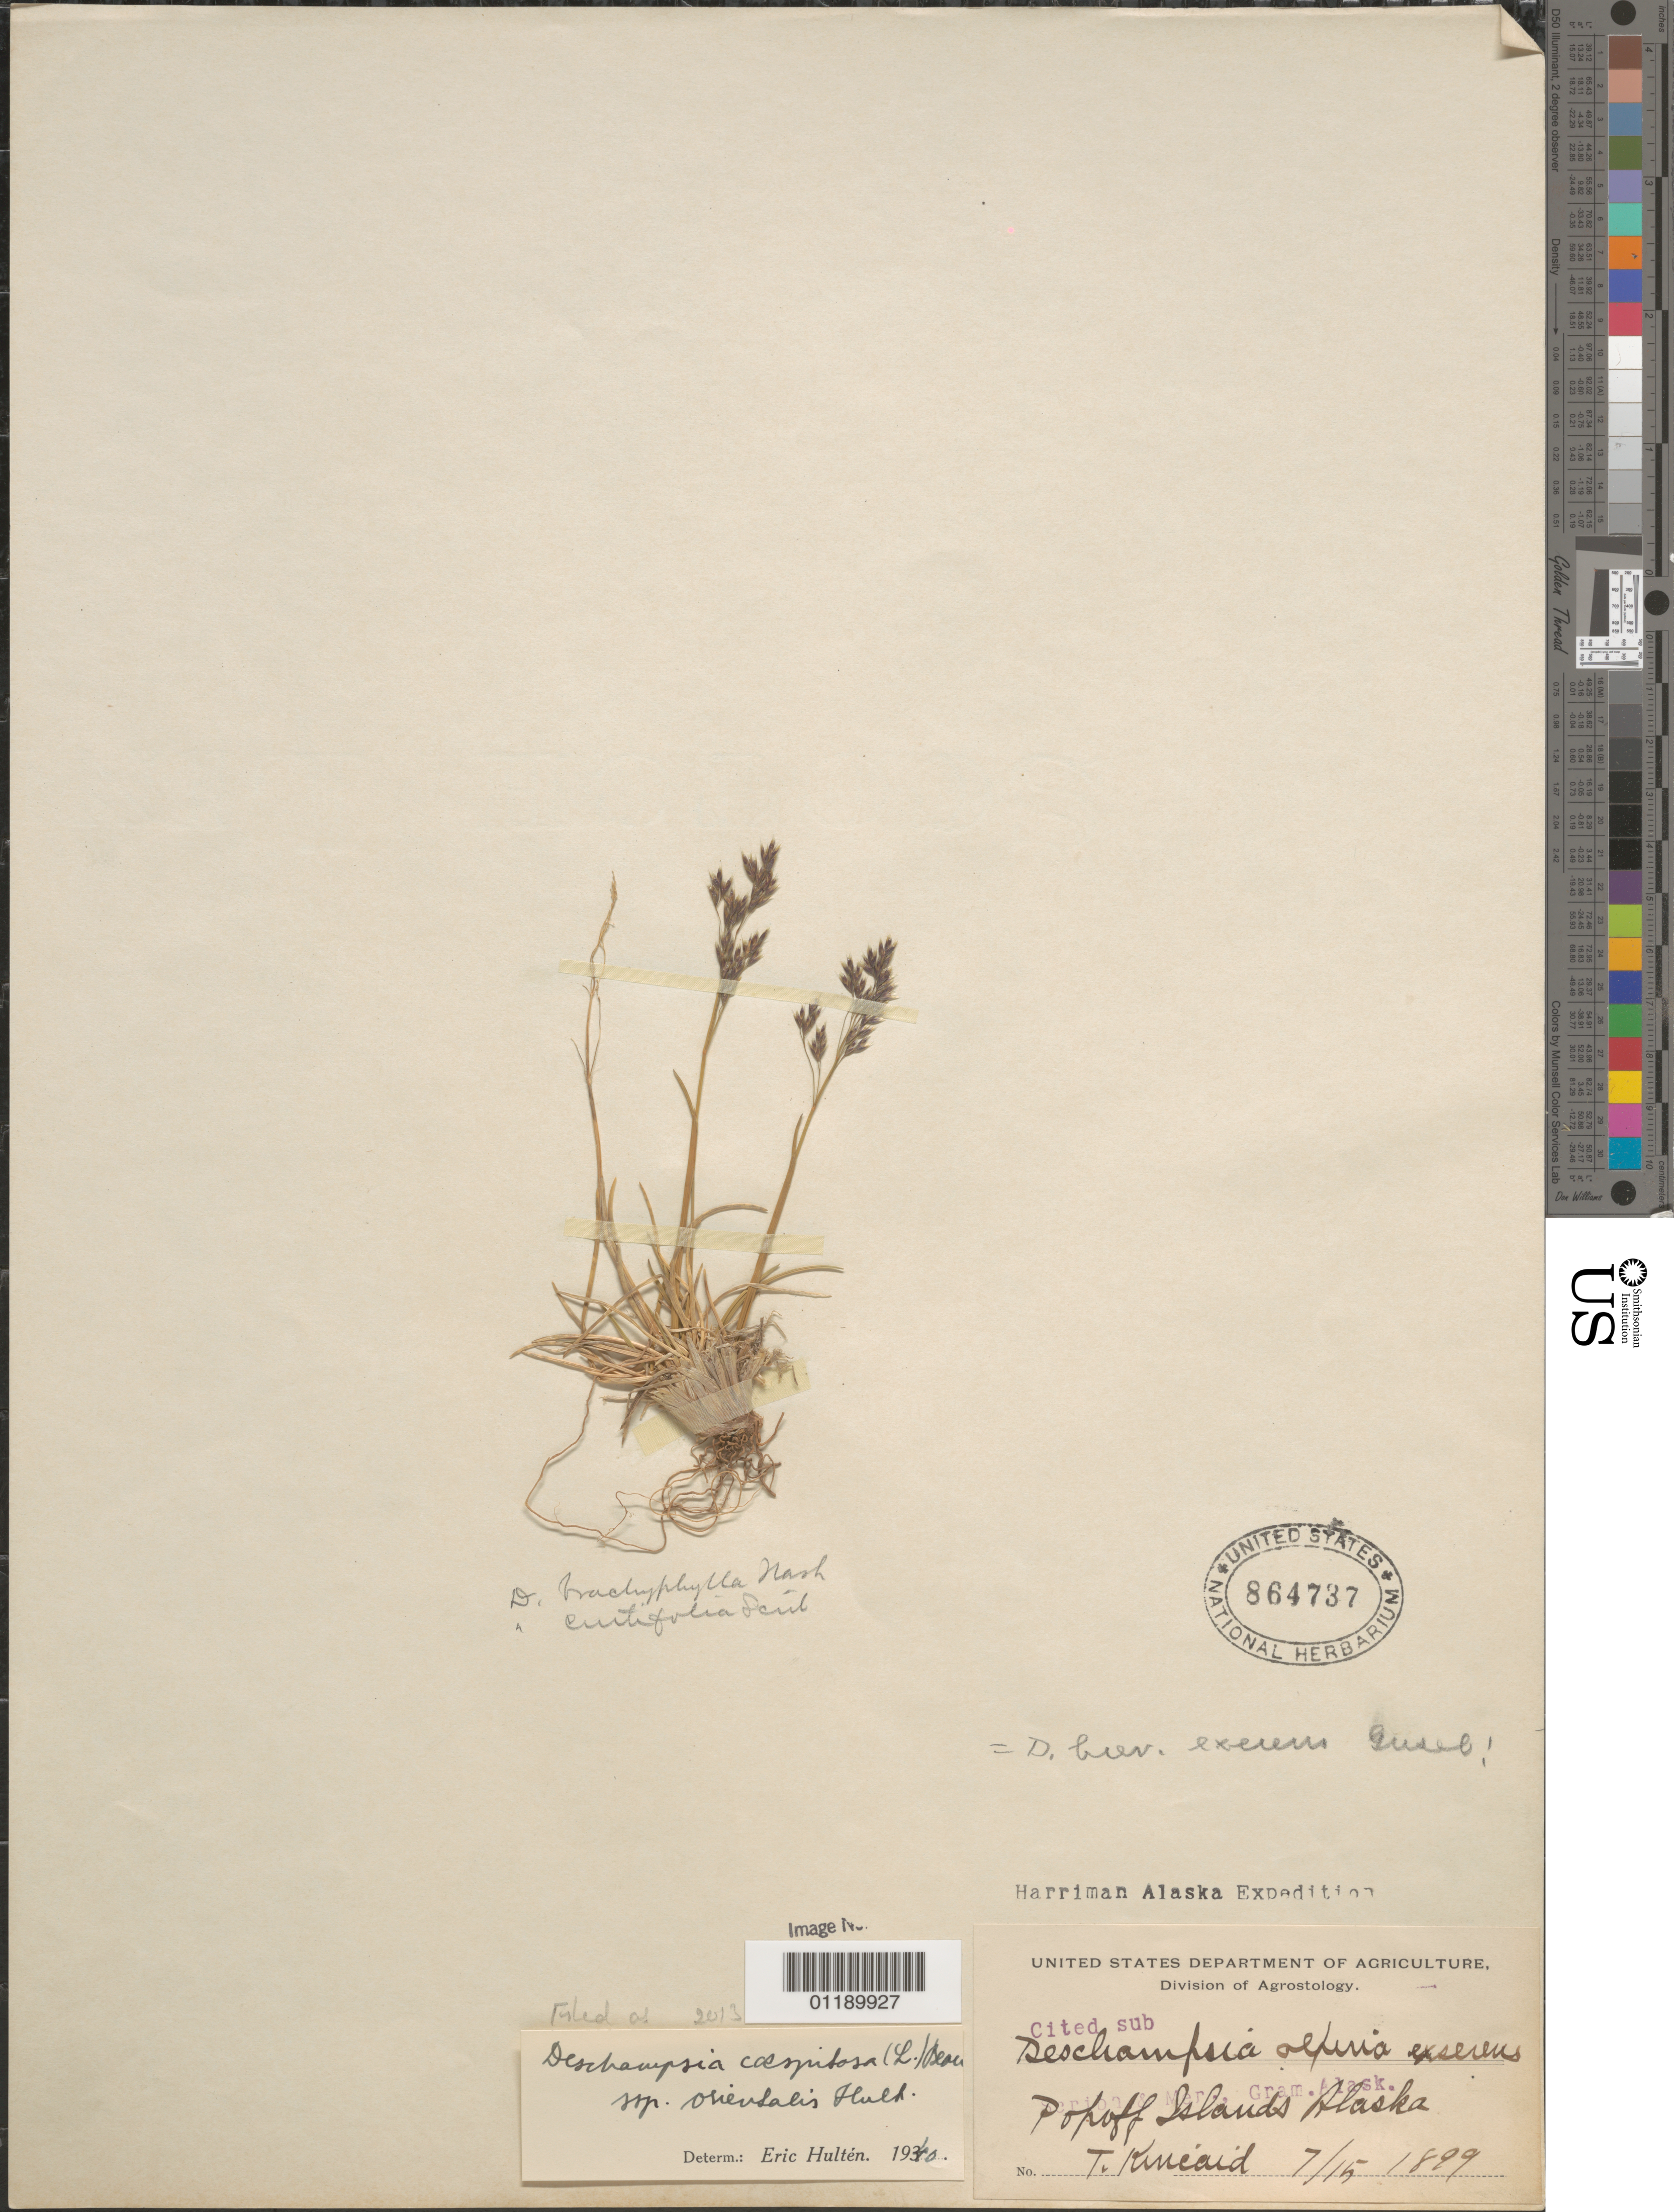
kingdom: Plantae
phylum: Tracheophyta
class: Liliopsida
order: Poales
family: Poaceae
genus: Deschampsia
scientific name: Deschampsia cespitosa subsp. orientalis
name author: Hultén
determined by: Hultén, [O.] Eric G.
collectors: T. C. Kincaid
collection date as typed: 15 Jul 1899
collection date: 1899-07-15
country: United States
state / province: Alaska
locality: Popof Island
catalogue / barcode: US 864737